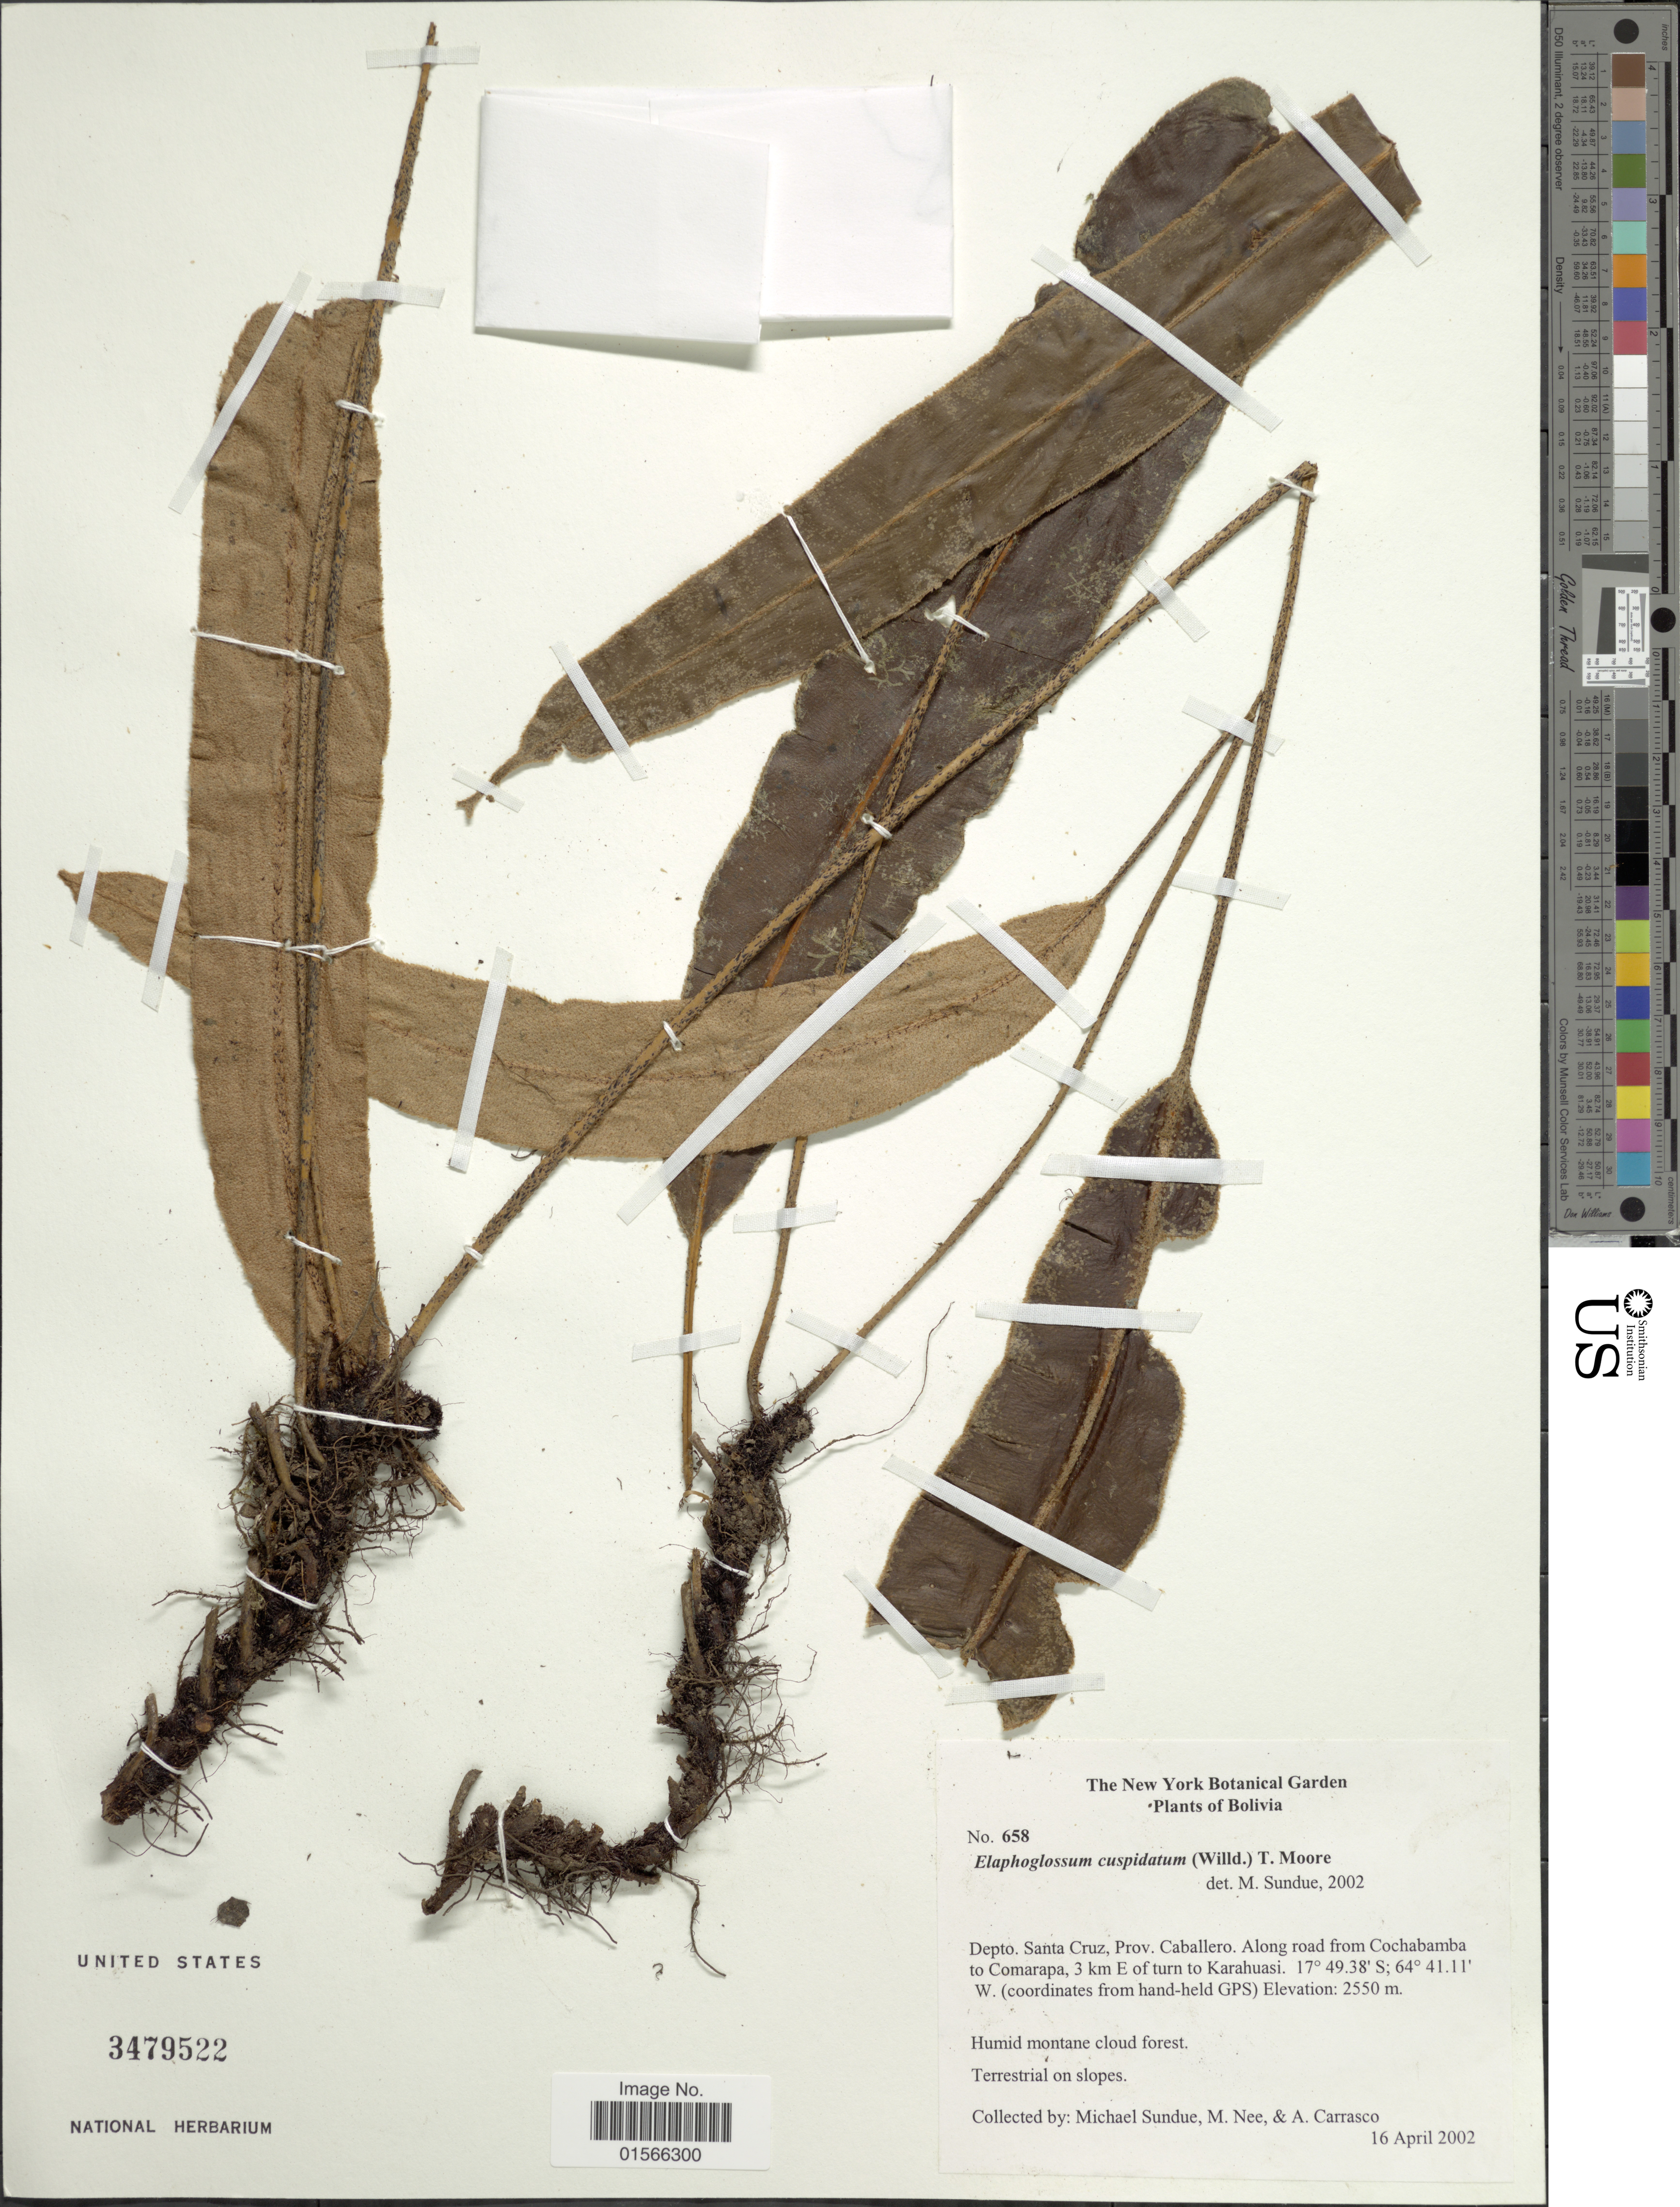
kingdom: Plantae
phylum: Tracheophyta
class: Polypodiopsida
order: Polypodiales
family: Dryopteridaceae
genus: Elaphoglossum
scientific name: Elaphoglossum cuspidatum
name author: (Willd.) T. Moore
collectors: M. Sundue, M. Nee & A. Carrasco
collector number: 658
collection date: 2002-04-16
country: Bolivia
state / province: Santa Cruz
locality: Depto Santa Cruz, Prov. Caballero. Along oad from Cochabamba to Comarapa, 3 km E of turn to Karahuasi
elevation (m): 2550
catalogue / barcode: US 3479522